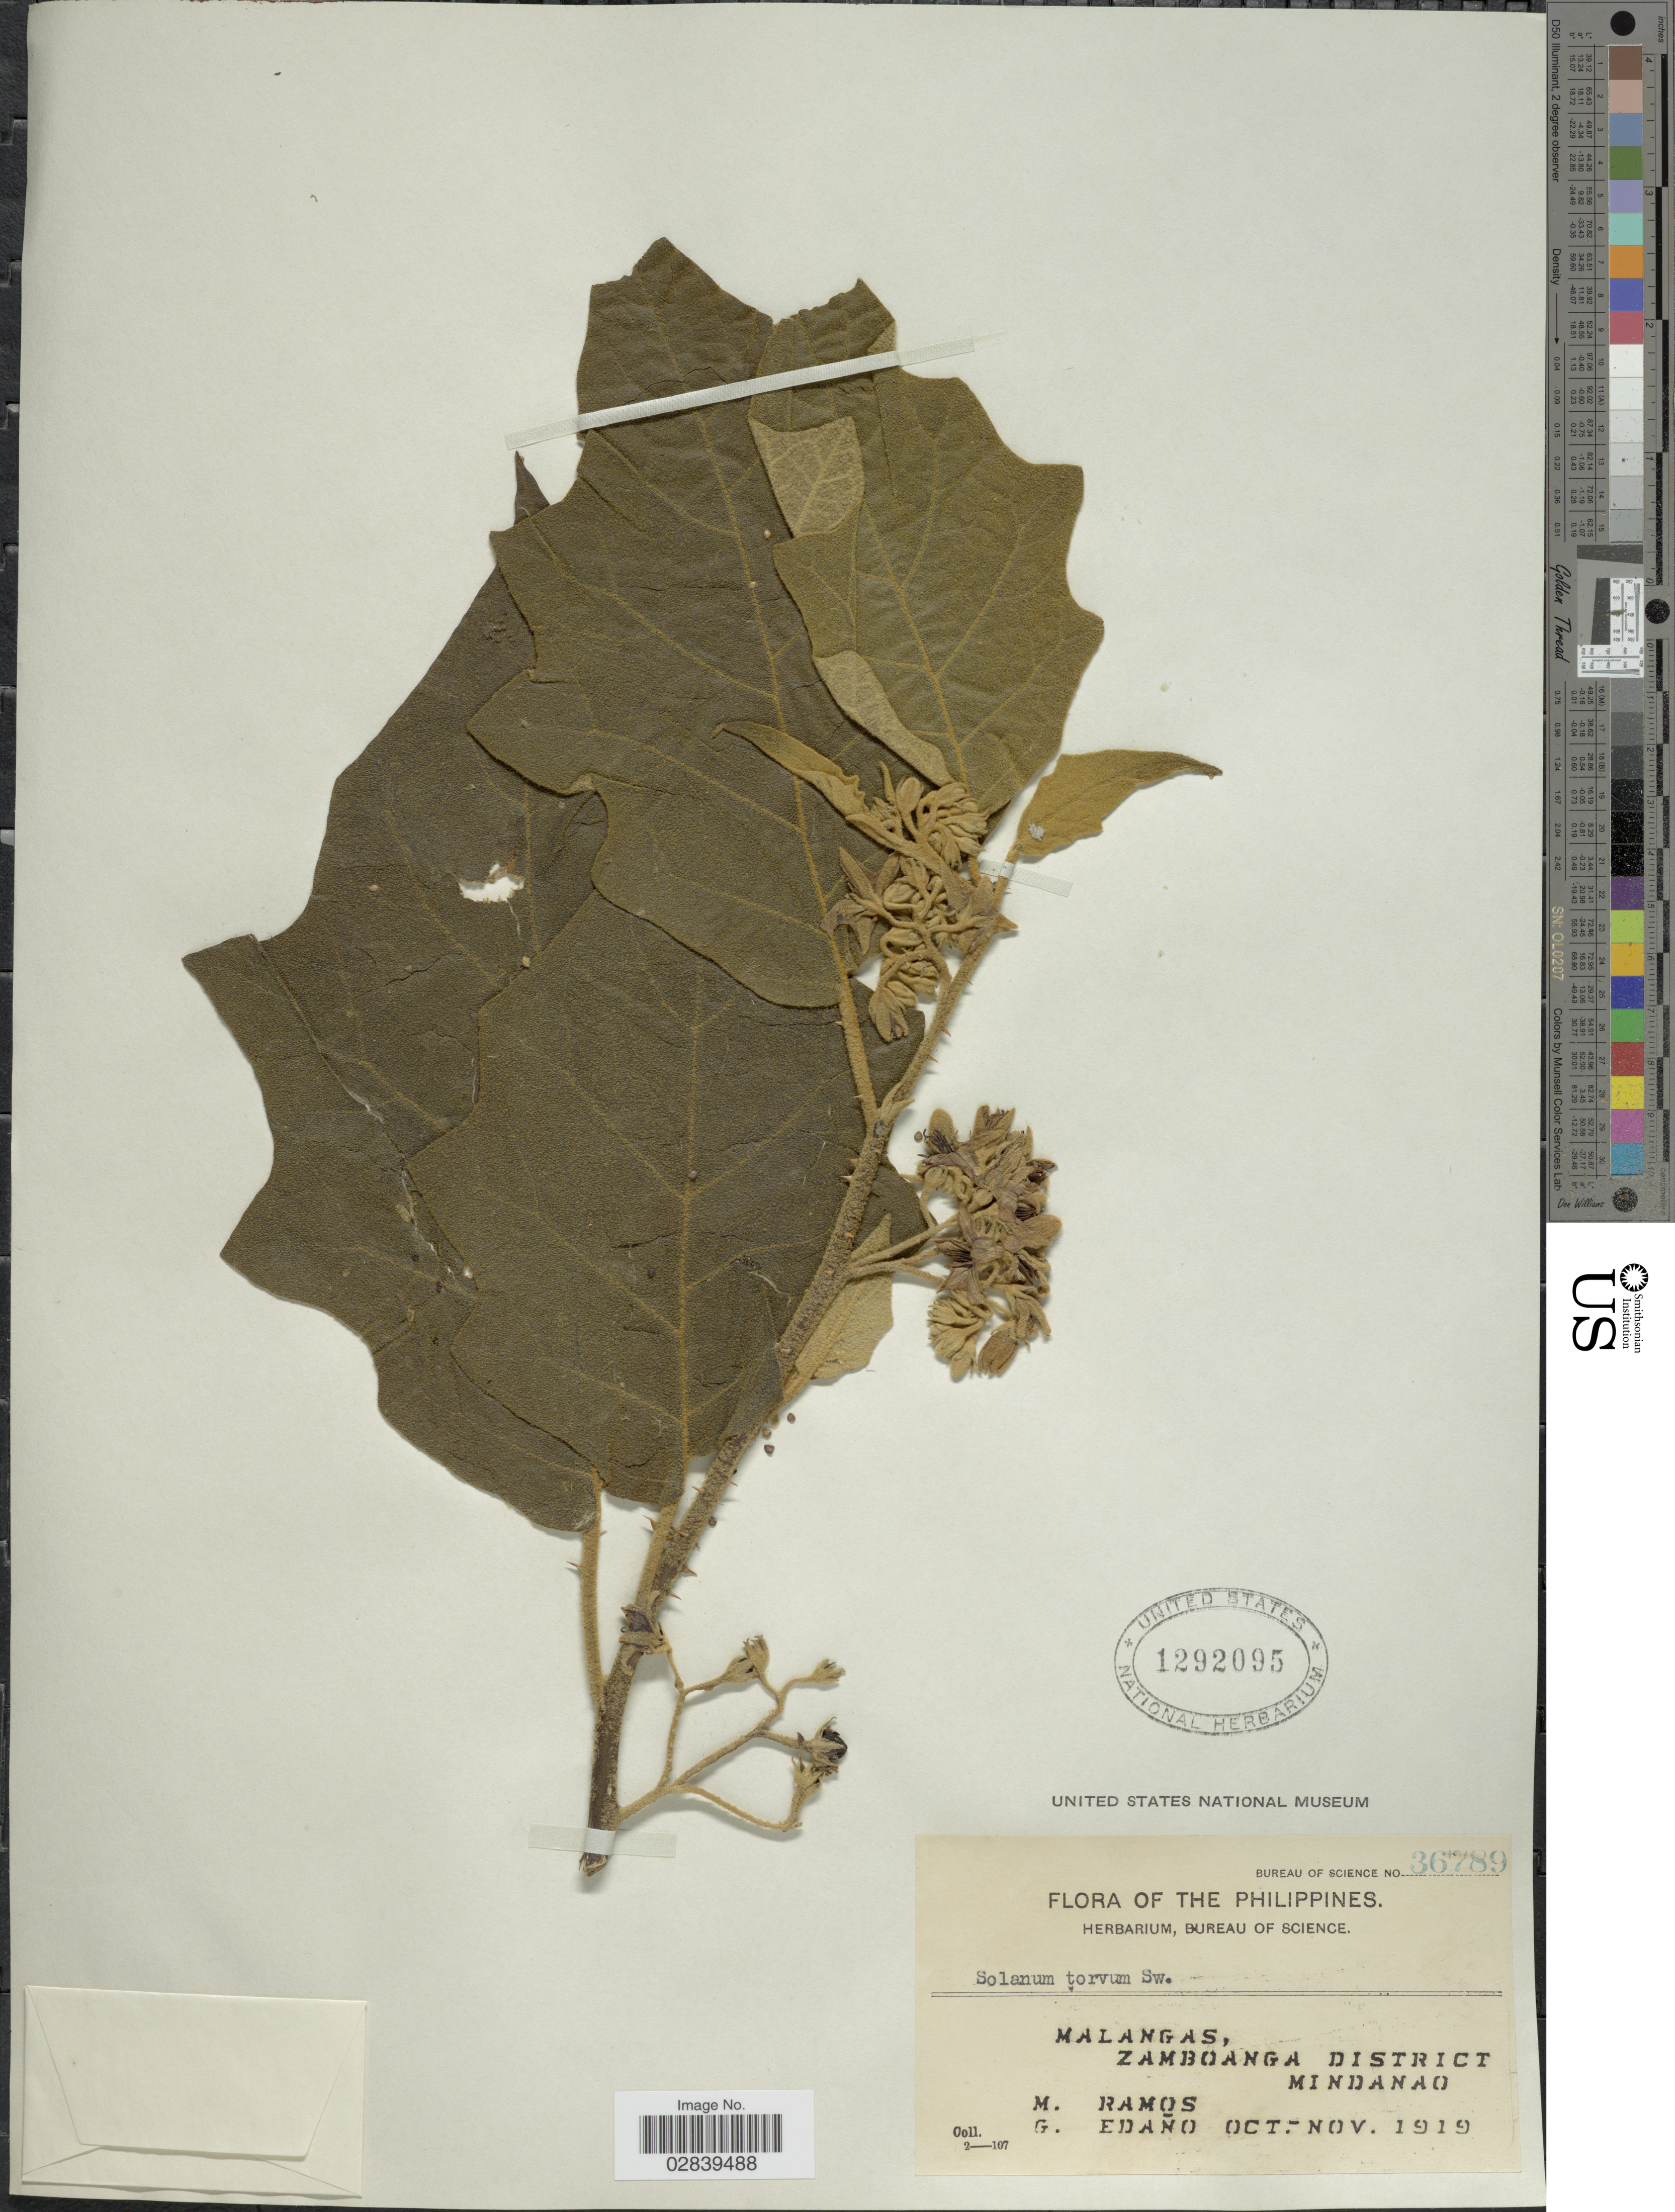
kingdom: Plantae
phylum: Tracheophyta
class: Magnoliopsida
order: Solanales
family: Solanaceae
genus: Solanum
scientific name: Solanum torvum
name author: Sw.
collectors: M. Ramos & G. Edaño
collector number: Bureau of Science 36789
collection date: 1919-10/1919-11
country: Philippines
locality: Malangas, Zamboanga District, Mindanao.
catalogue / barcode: US 1292095